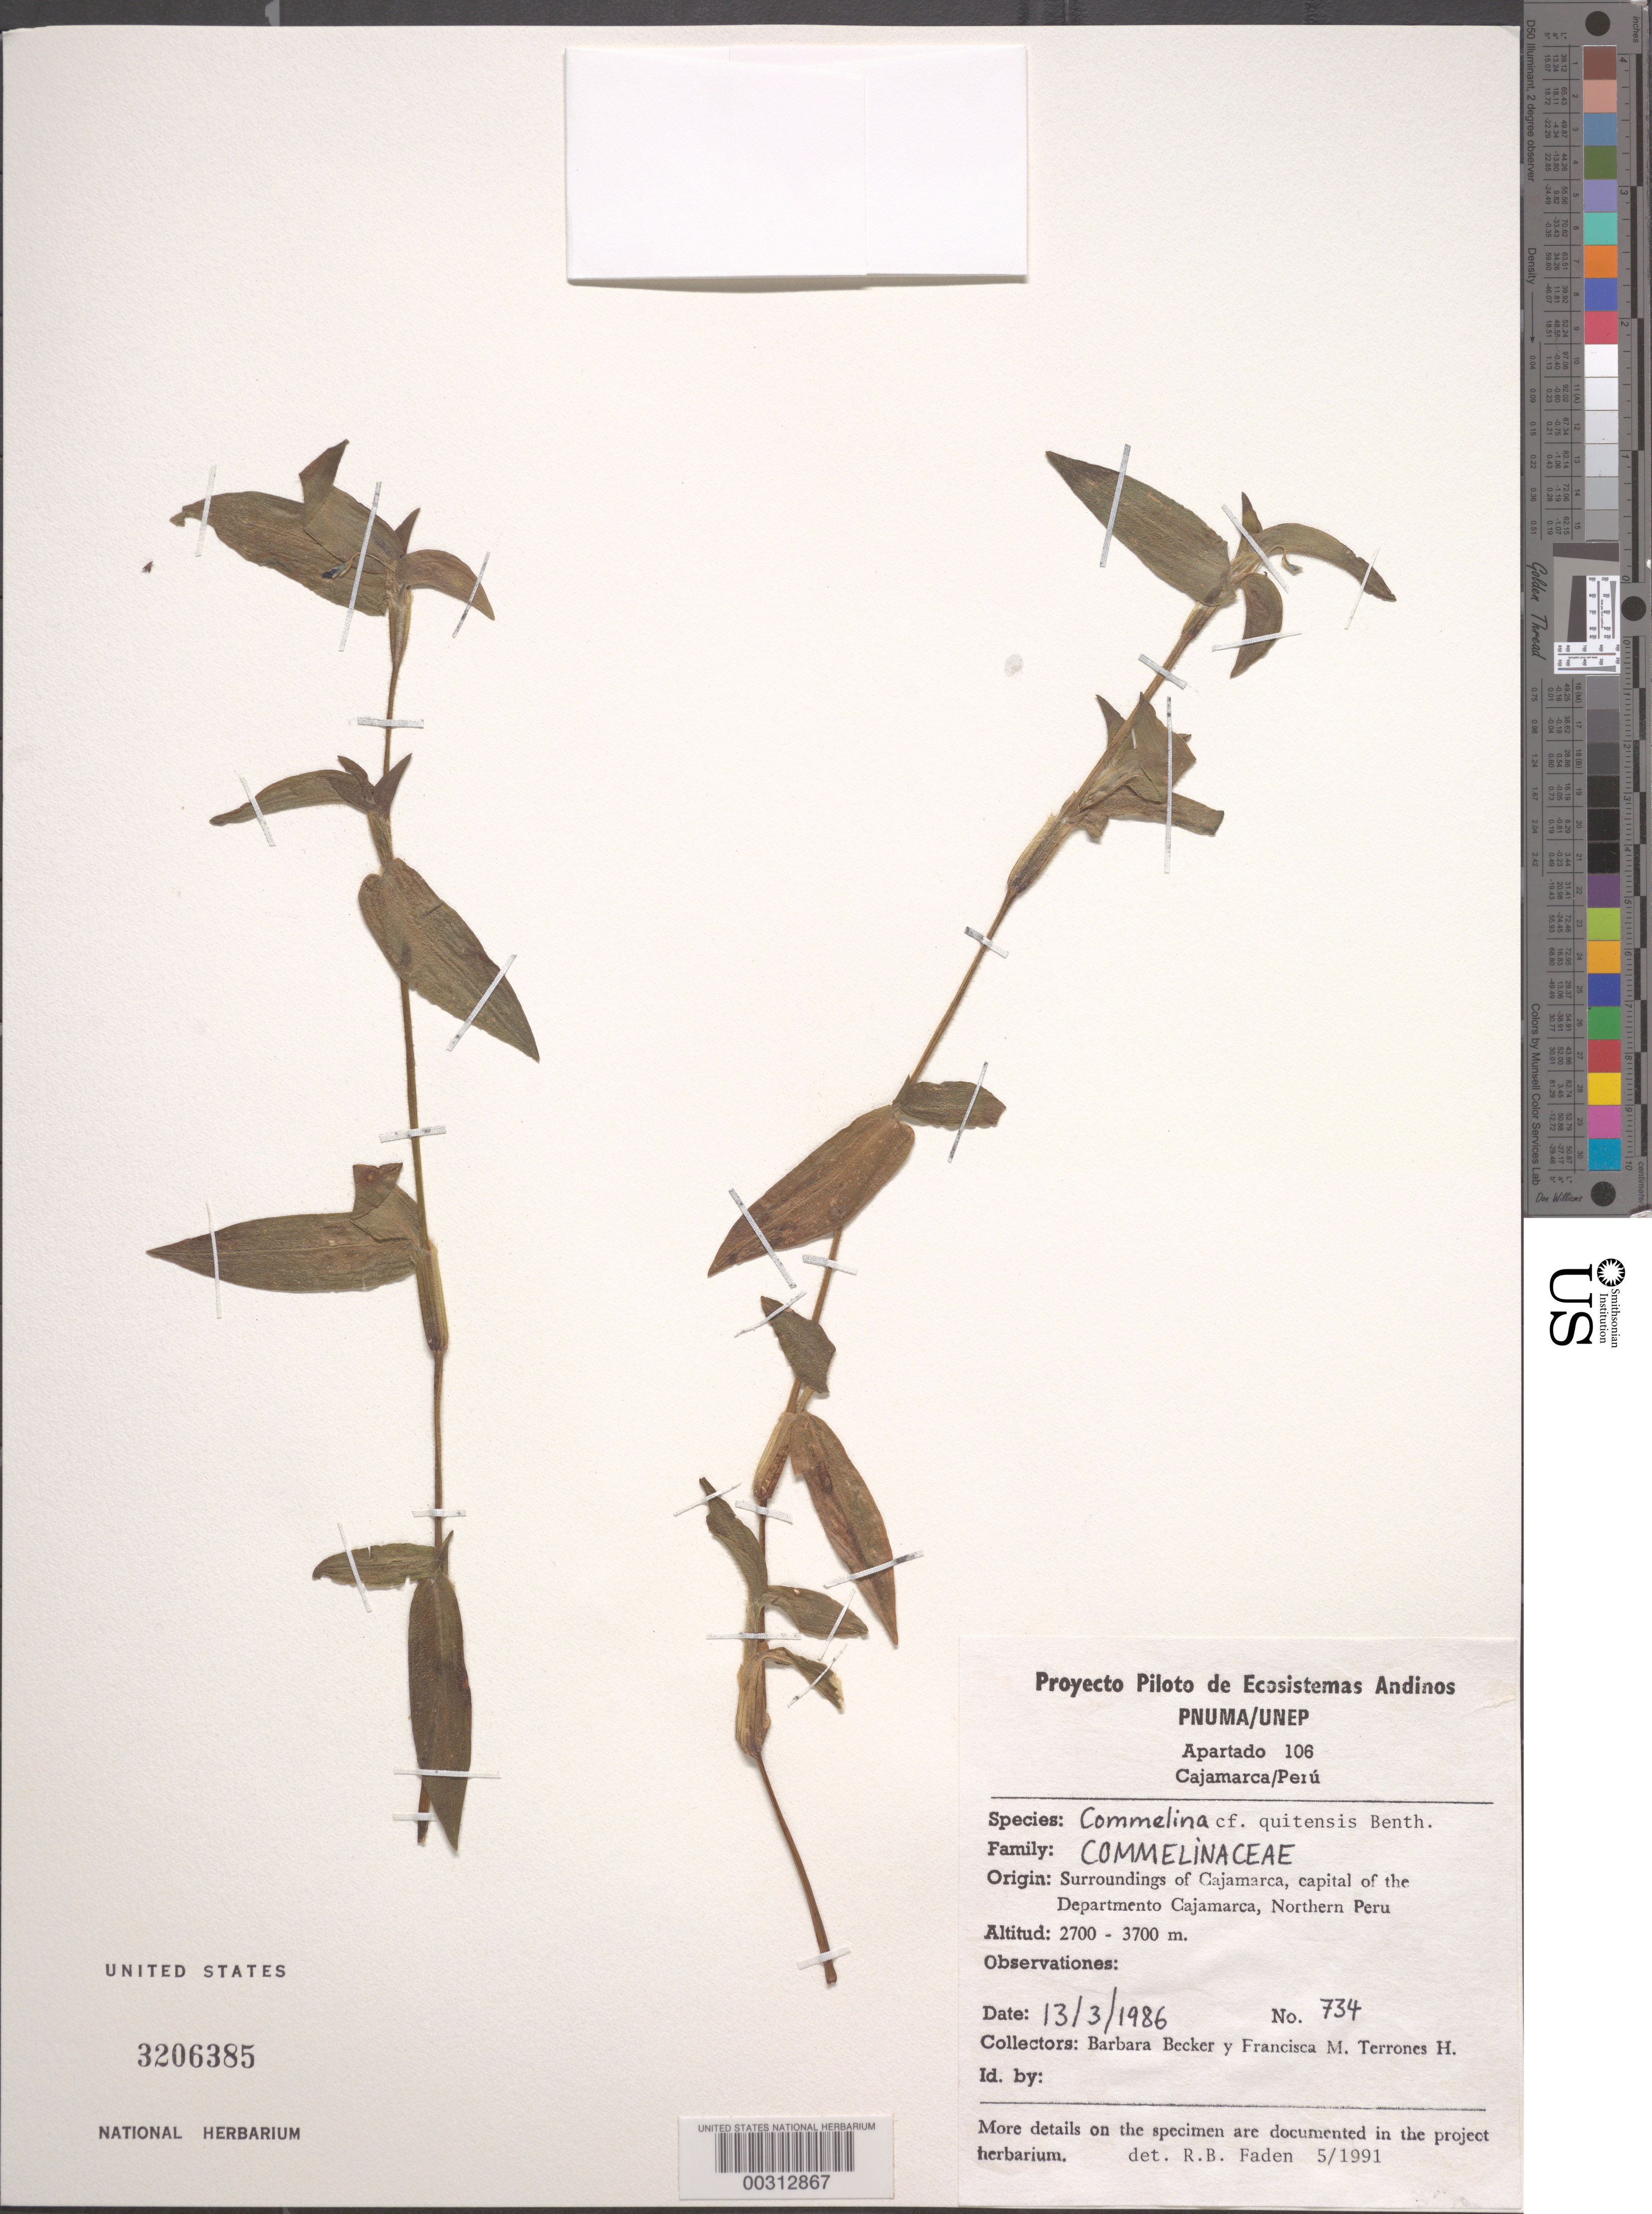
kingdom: Plantae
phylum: Tracheophyta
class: Liliopsida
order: Commelinales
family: Commelinaceae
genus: Commelina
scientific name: Commelina quitensis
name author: Benth.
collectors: B. Becker, M. Francisca & F. M. Terrones H.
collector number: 734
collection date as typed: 13 Mar 1986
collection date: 1986-03-13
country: Peru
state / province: Cajamarca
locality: Cajamarca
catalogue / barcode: US 3206385